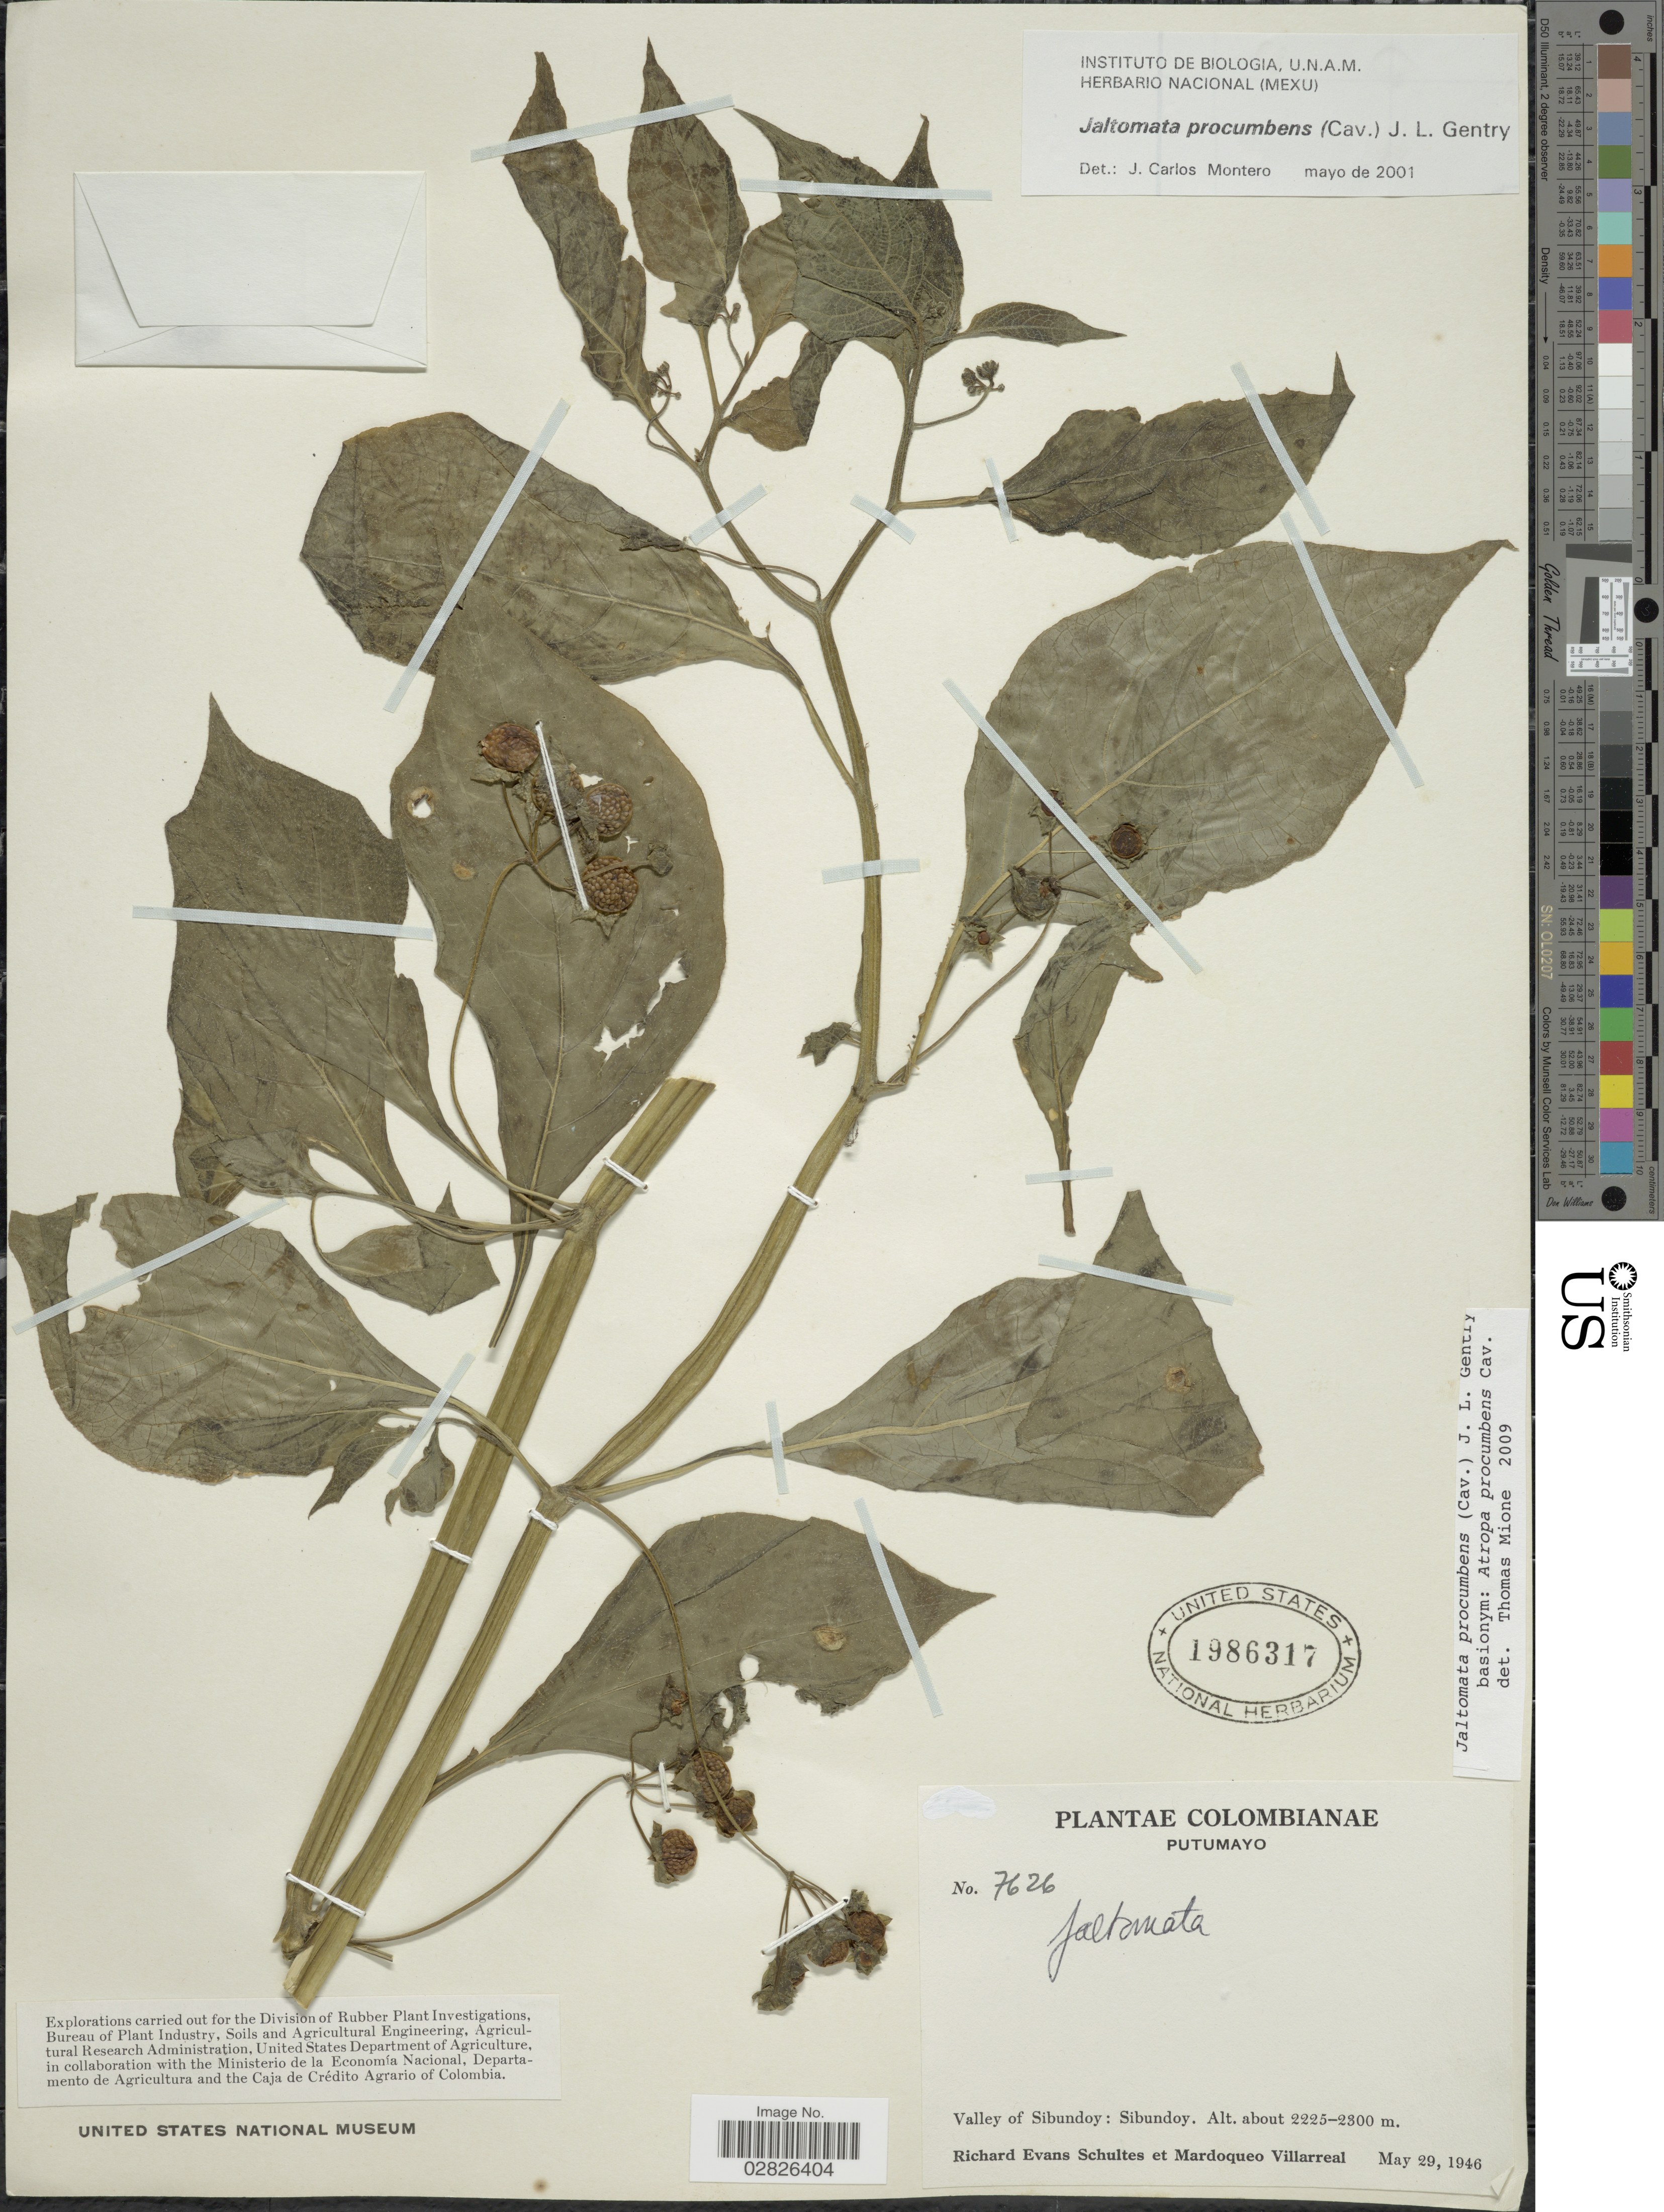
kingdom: Plantae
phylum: Tracheophyta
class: Magnoliopsida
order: Solanales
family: Solanaceae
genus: Jaltomata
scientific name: Jaltomata procumbens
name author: (Cav.) J.L. Gentry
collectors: R. E. Schultes & M. Villarreal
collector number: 7626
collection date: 1946-05-29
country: Colombia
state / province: Putumayo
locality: Valley of Sibundoy, Sibundoy.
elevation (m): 2225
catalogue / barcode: US 1986317